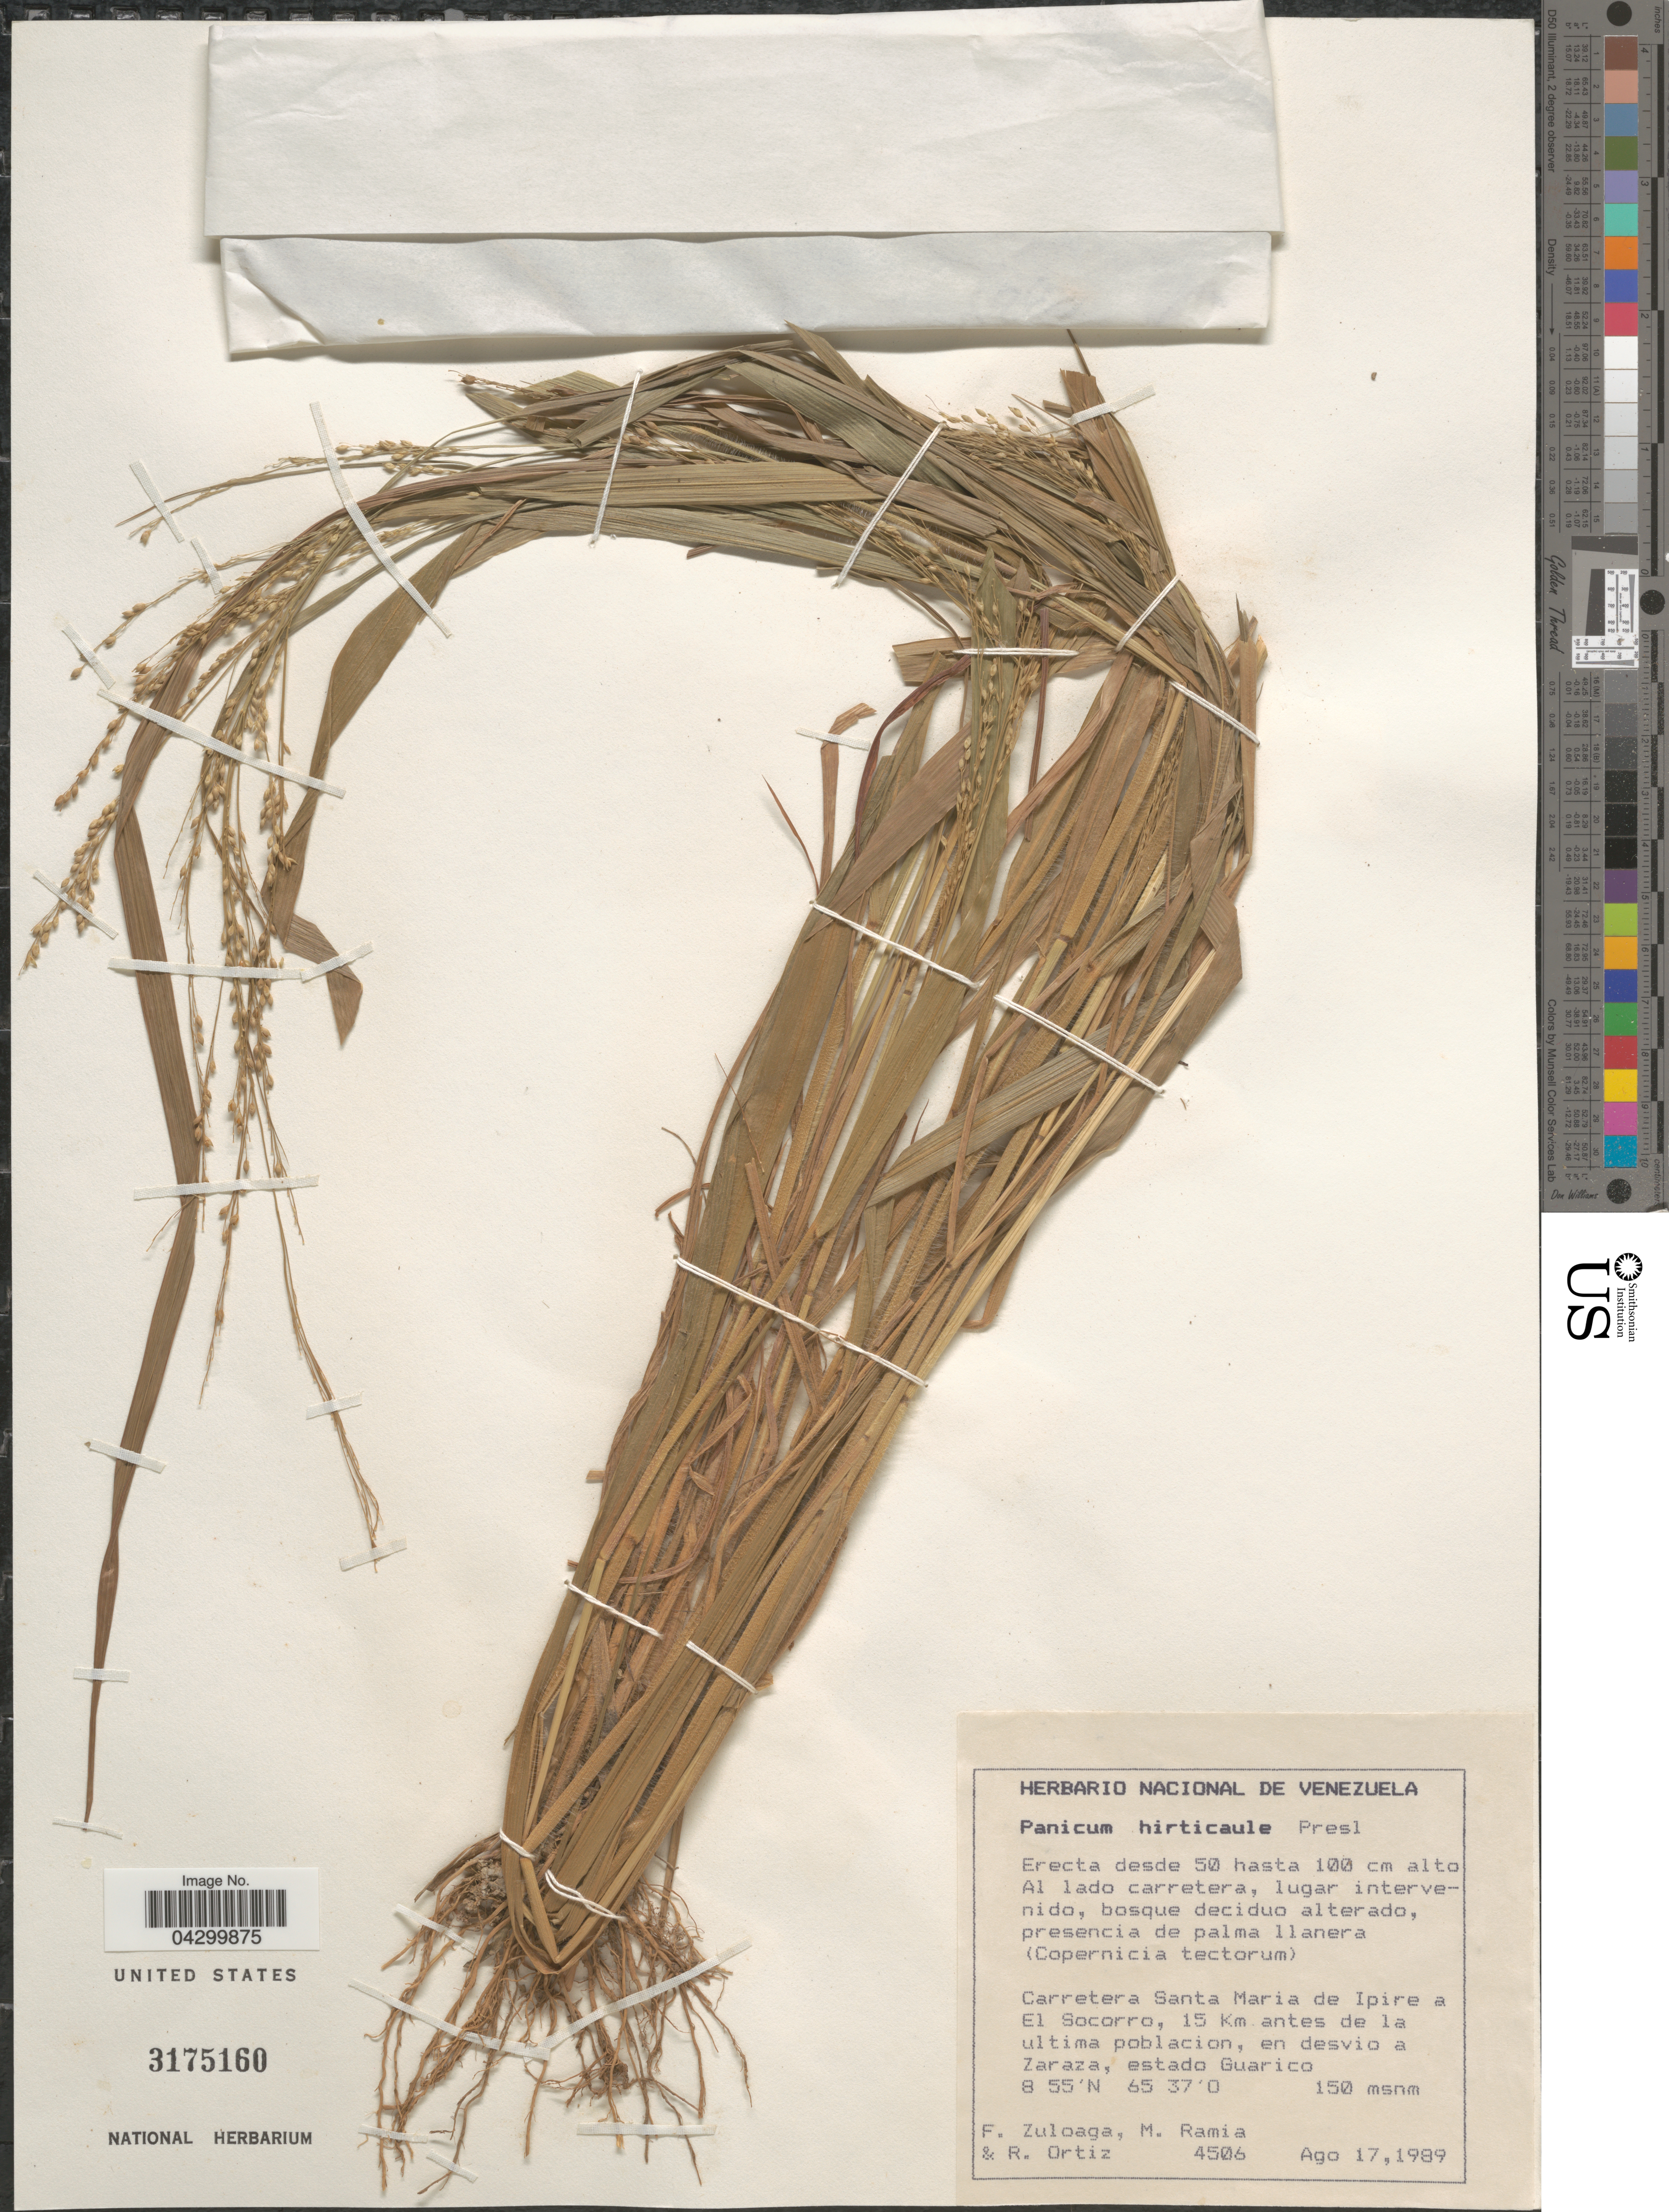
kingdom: Plantae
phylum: Tracheophyta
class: Liliopsida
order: Poales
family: Poaceae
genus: Panicum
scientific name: Panicum hirticaule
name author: J. Presl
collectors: F. Zuloaga, M. Ramia & R. Ortiz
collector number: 4506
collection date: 1989-08-17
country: Venezuela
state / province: Guarico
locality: Carretera Santa Maria de Ipire a El Socorro, 15 Km antes de la ultima poblacion, en desvio a Zaraza, estado Guarico.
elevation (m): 150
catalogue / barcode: US 3175160